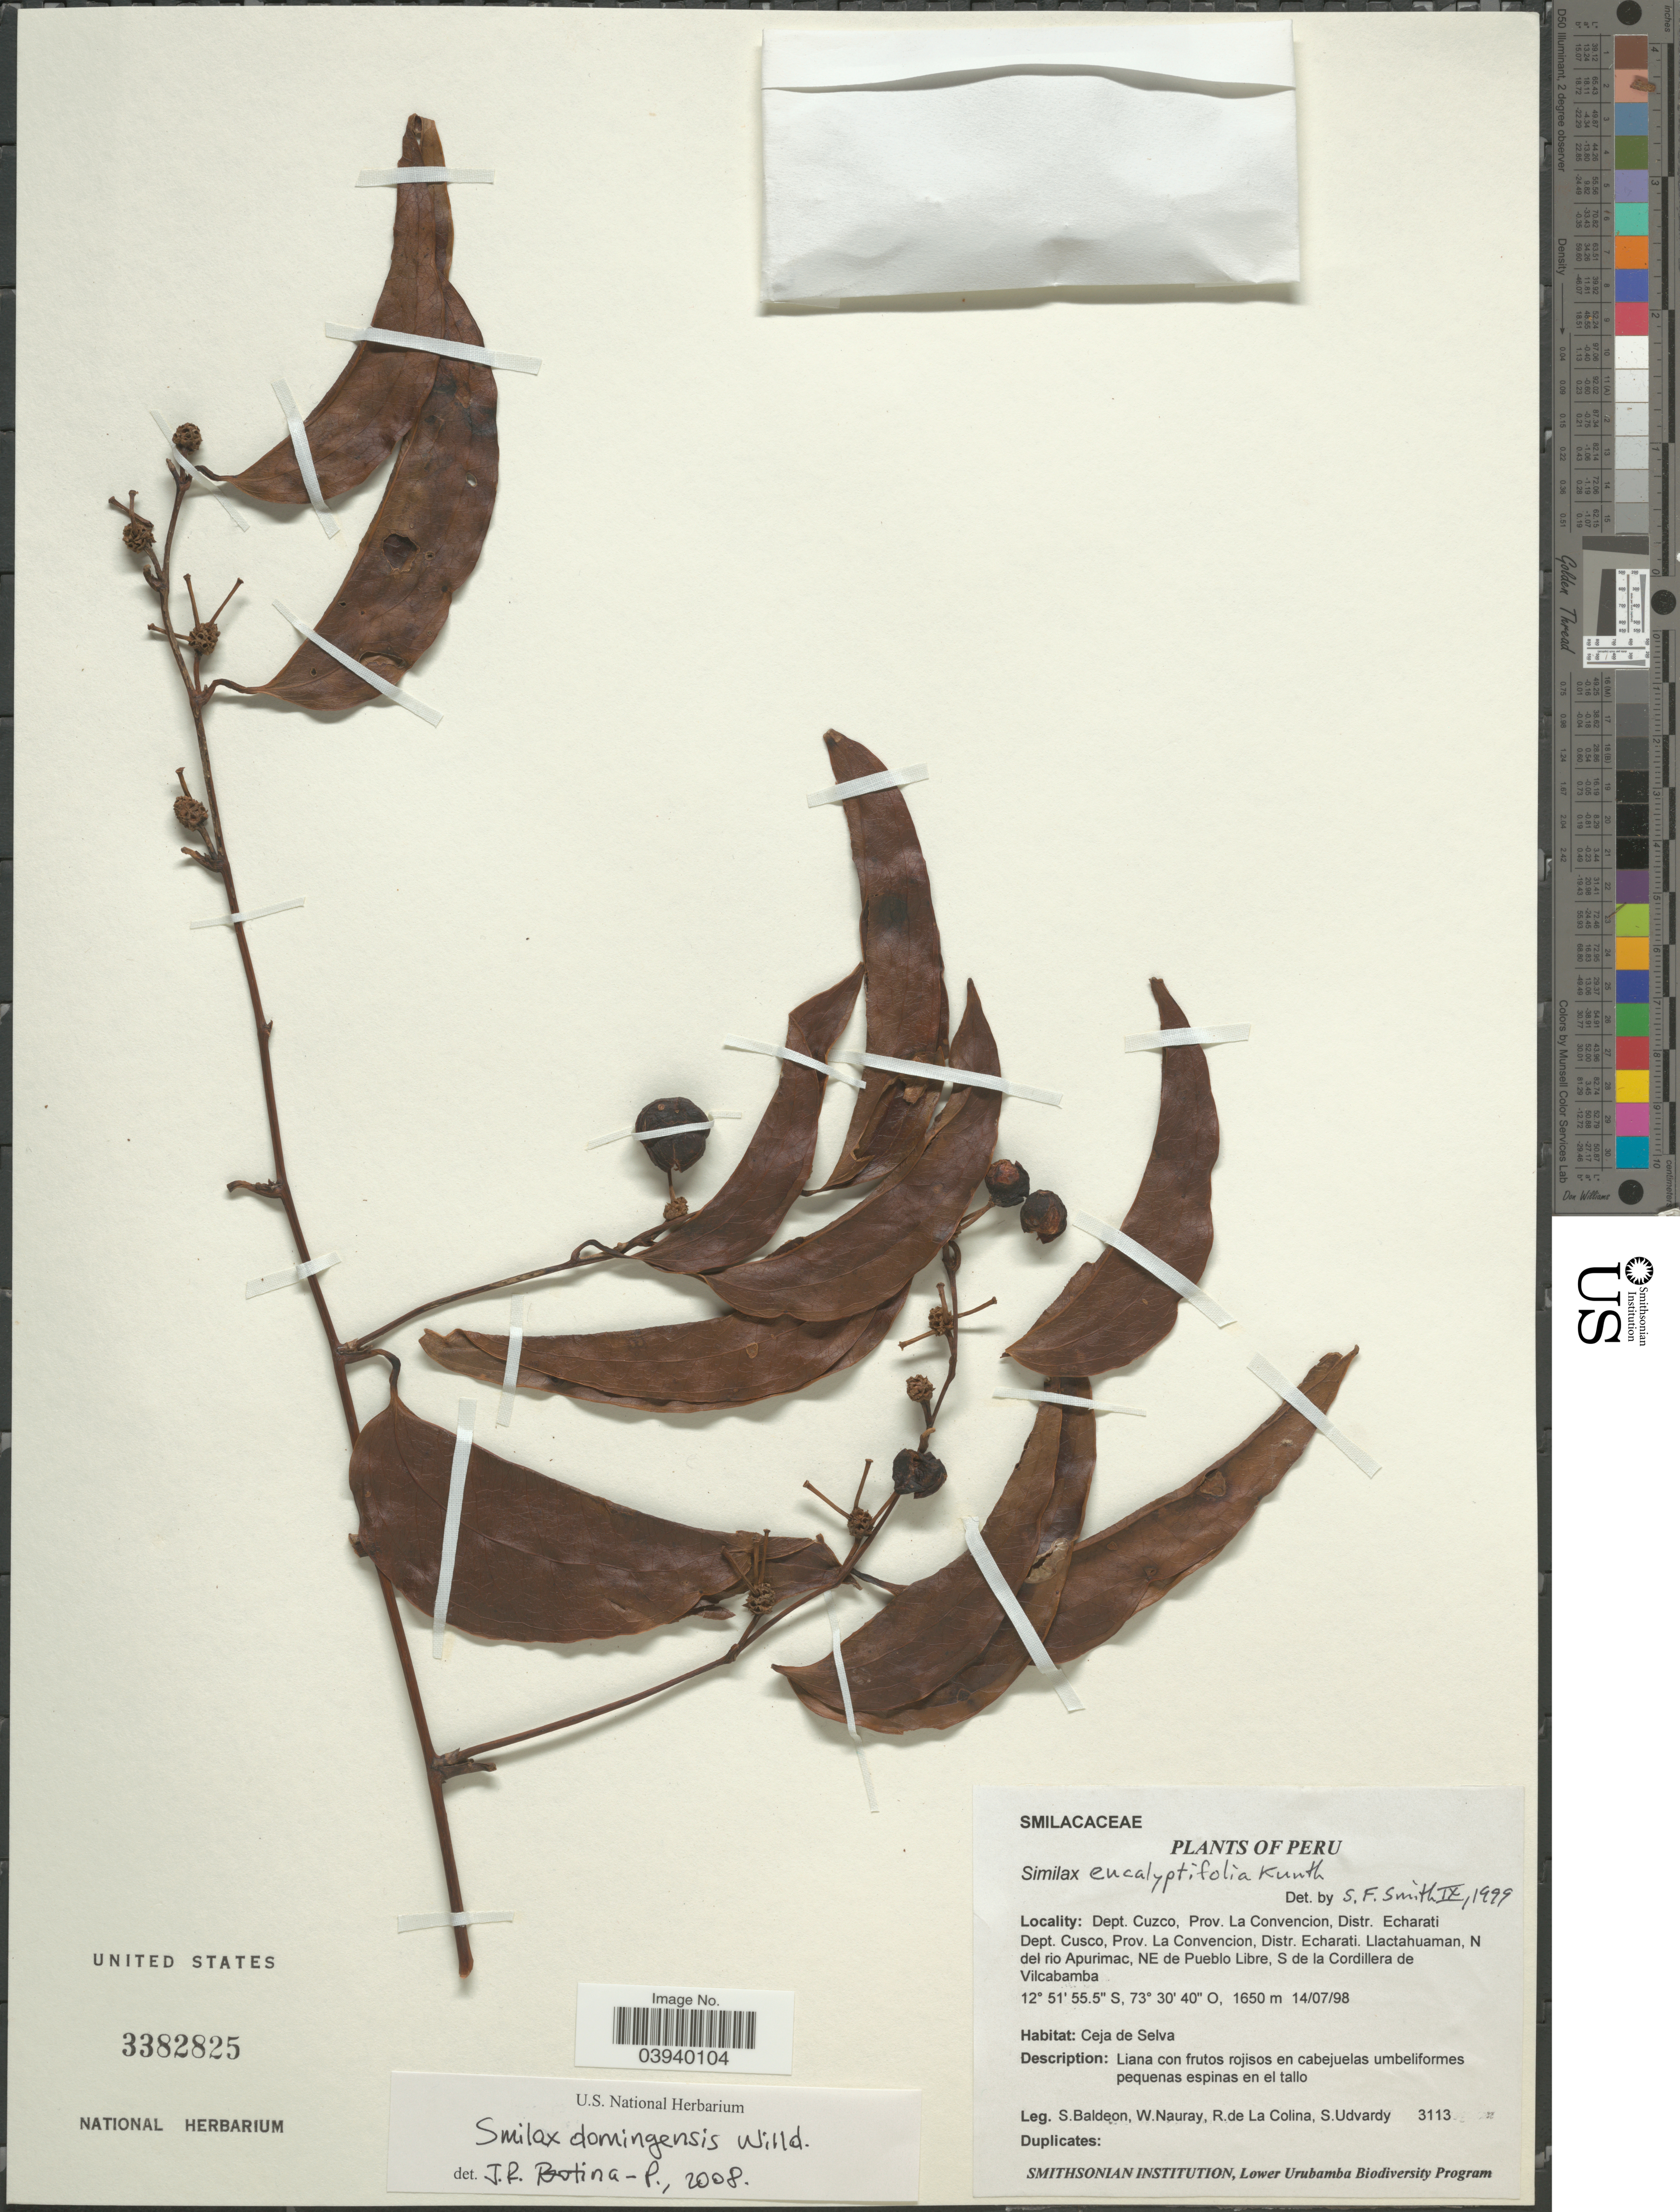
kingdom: Plantae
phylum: Tracheophyta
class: Liliopsida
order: Liliales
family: Smilacaceae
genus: Smilax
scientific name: Smilax domingensis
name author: Willd.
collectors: S. Baldeon, W. Nauray, R. de La Colina & S. Udvardy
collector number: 3113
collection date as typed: Transcribed d/m/y: 14/7/98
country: Peru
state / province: Cusco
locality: Dept. Cuzco, Prov. La Convencion, Distr. Echarati. Dept. Cusco, Prov. La Convencion, Distr. Echarati. Llactahuaman, N del rio Apurimac, NE de Pueblo Libre, S de la Cordillera de Vilcabamba.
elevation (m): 1650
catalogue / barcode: US 3382825